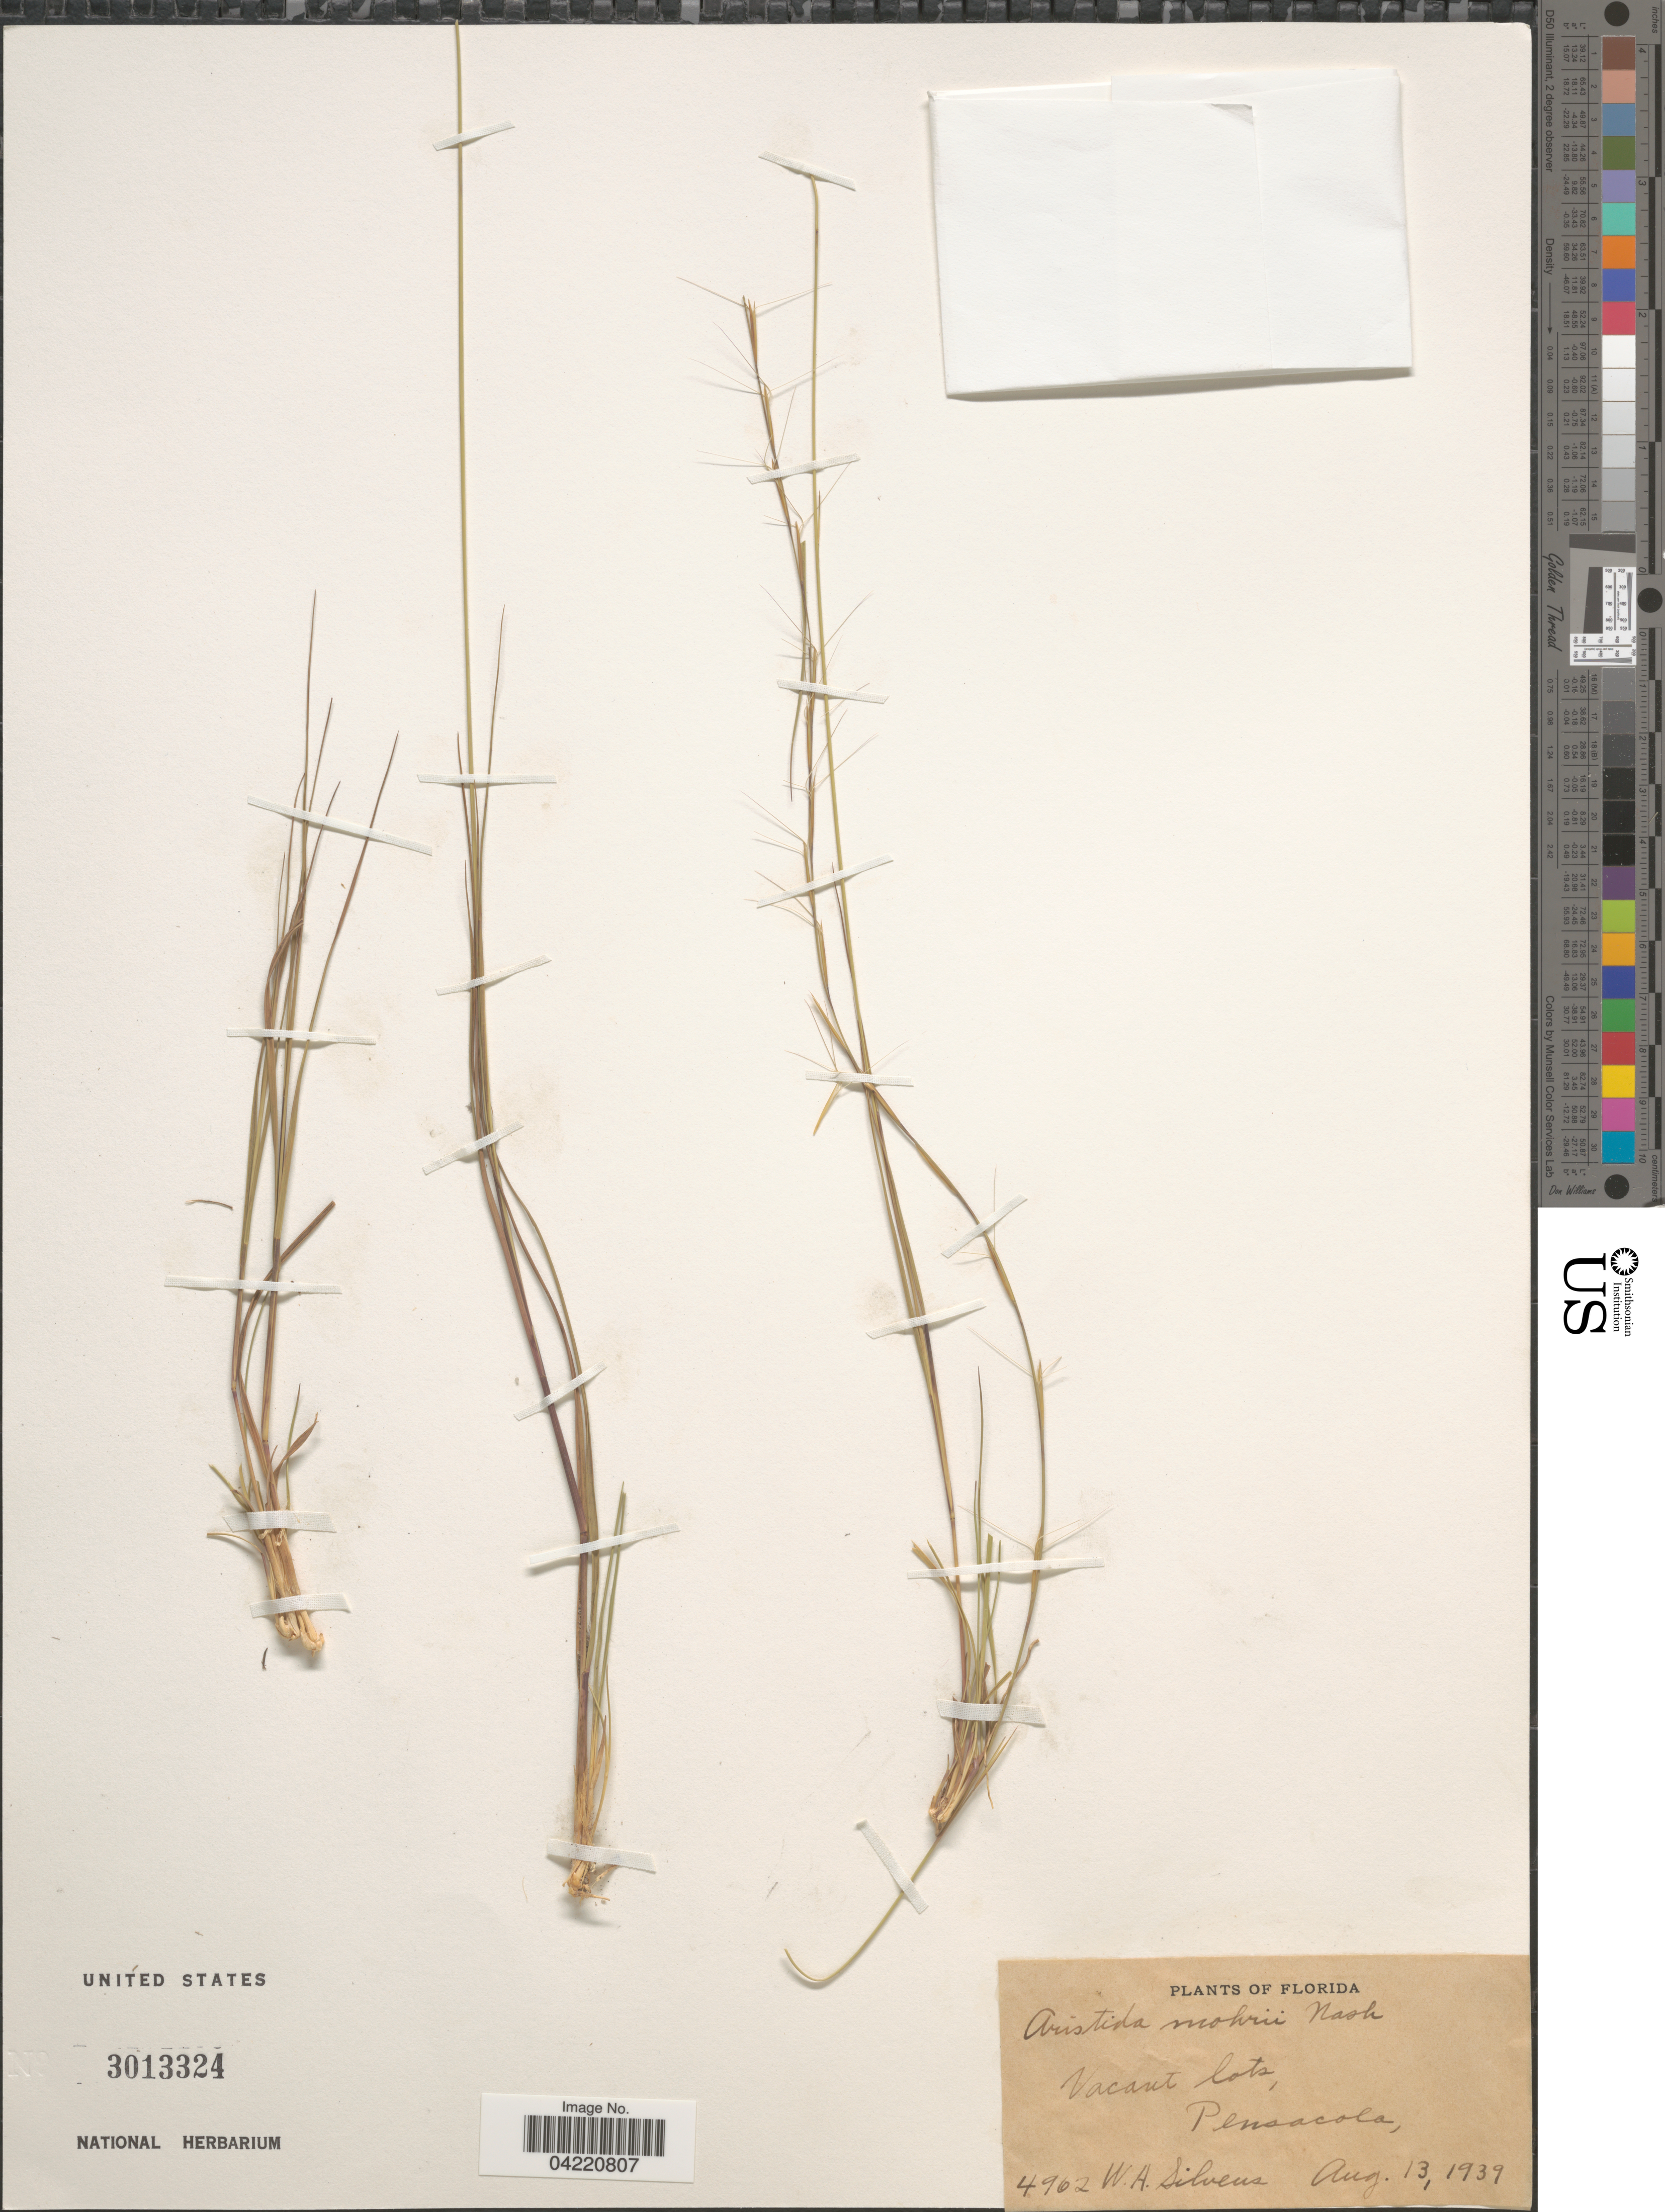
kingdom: Plantae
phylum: Tracheophyta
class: Liliopsida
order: Poales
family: Poaceae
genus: Aristida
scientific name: Aristida mohrii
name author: Nash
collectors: W. Silveus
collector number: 4962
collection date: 1939-08-13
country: United States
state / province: Florida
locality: Vacant lots, Pensacola.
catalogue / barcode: US 3013324